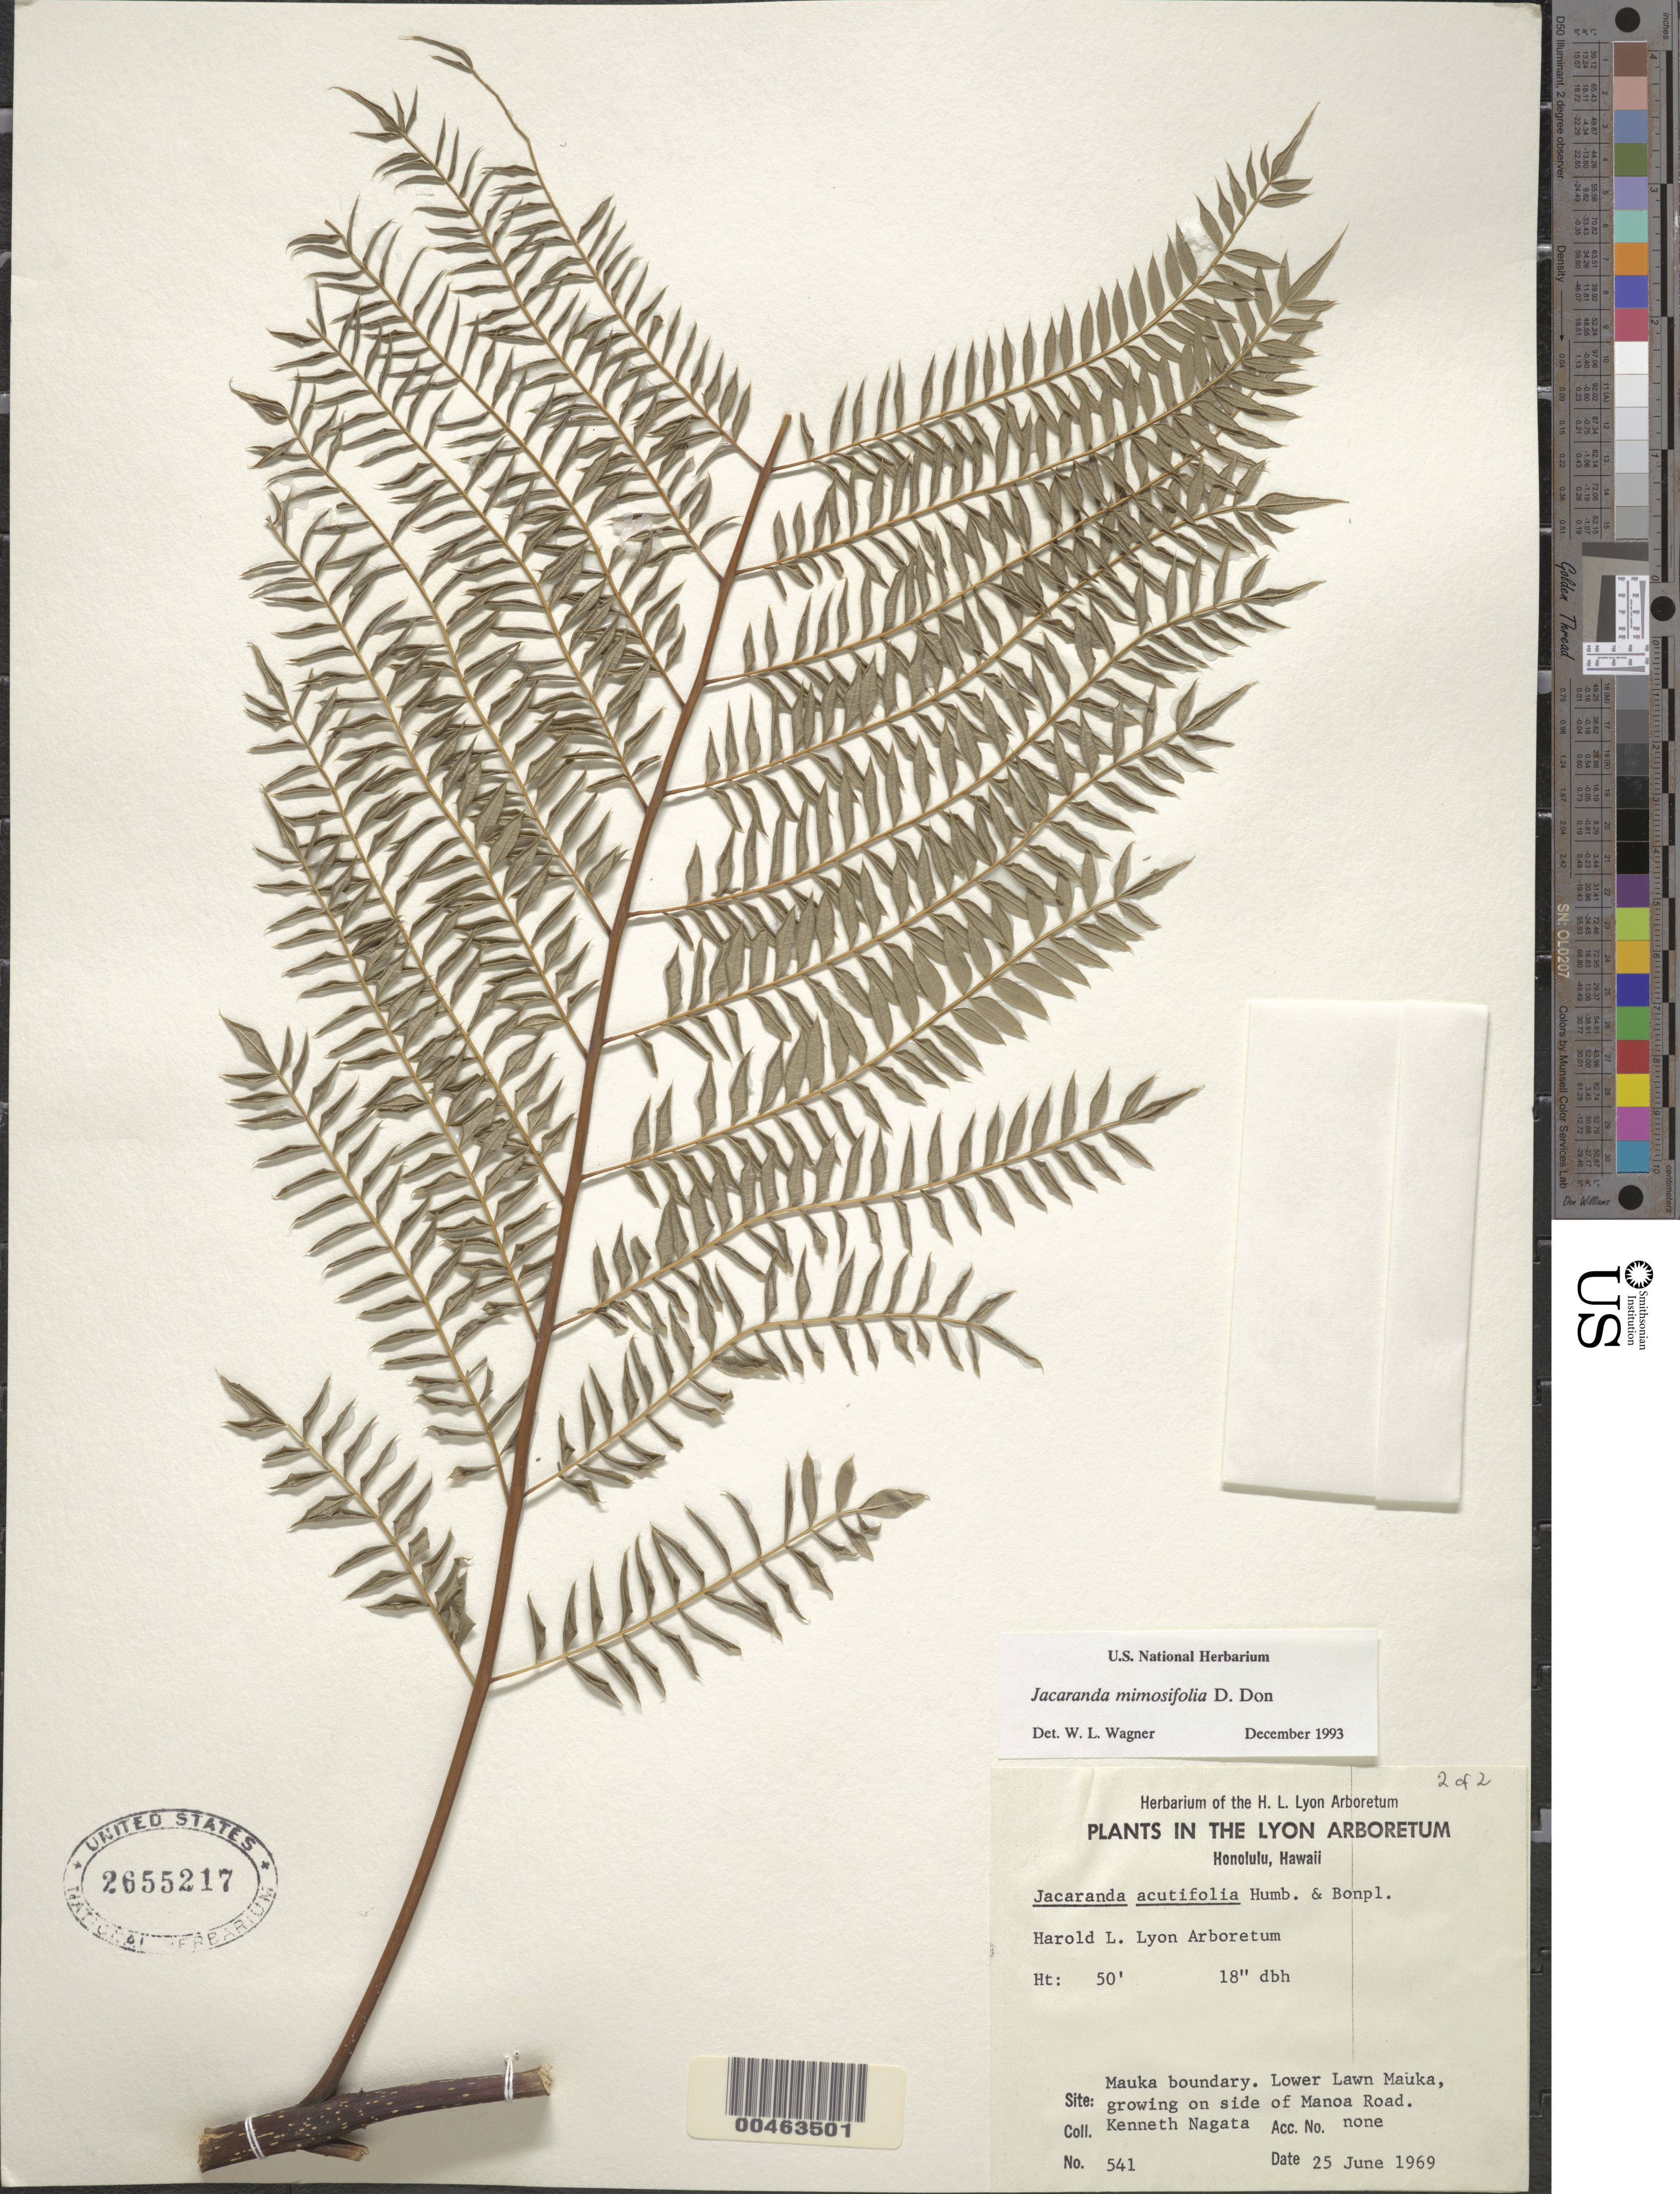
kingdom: Plantae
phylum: Tracheophyta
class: Magnoliopsida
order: Lamiales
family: Bignoniaceae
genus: Jacaranda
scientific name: Jacaranda mimosifolia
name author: D. Don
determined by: Wagner, W. L., (BOT), Smithsonian Institution - National Museum of Natural History (UNITED STATES)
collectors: K. Nagata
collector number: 541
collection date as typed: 25 Jun 1969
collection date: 1969-06-25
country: United States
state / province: Hawaii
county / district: Honolulu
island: Oahu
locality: In the Lyon Arboretum, Honolulu. Mauka boundary. Lower Lawn Mauka, growing on side of Manoa Road.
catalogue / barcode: US 2655217